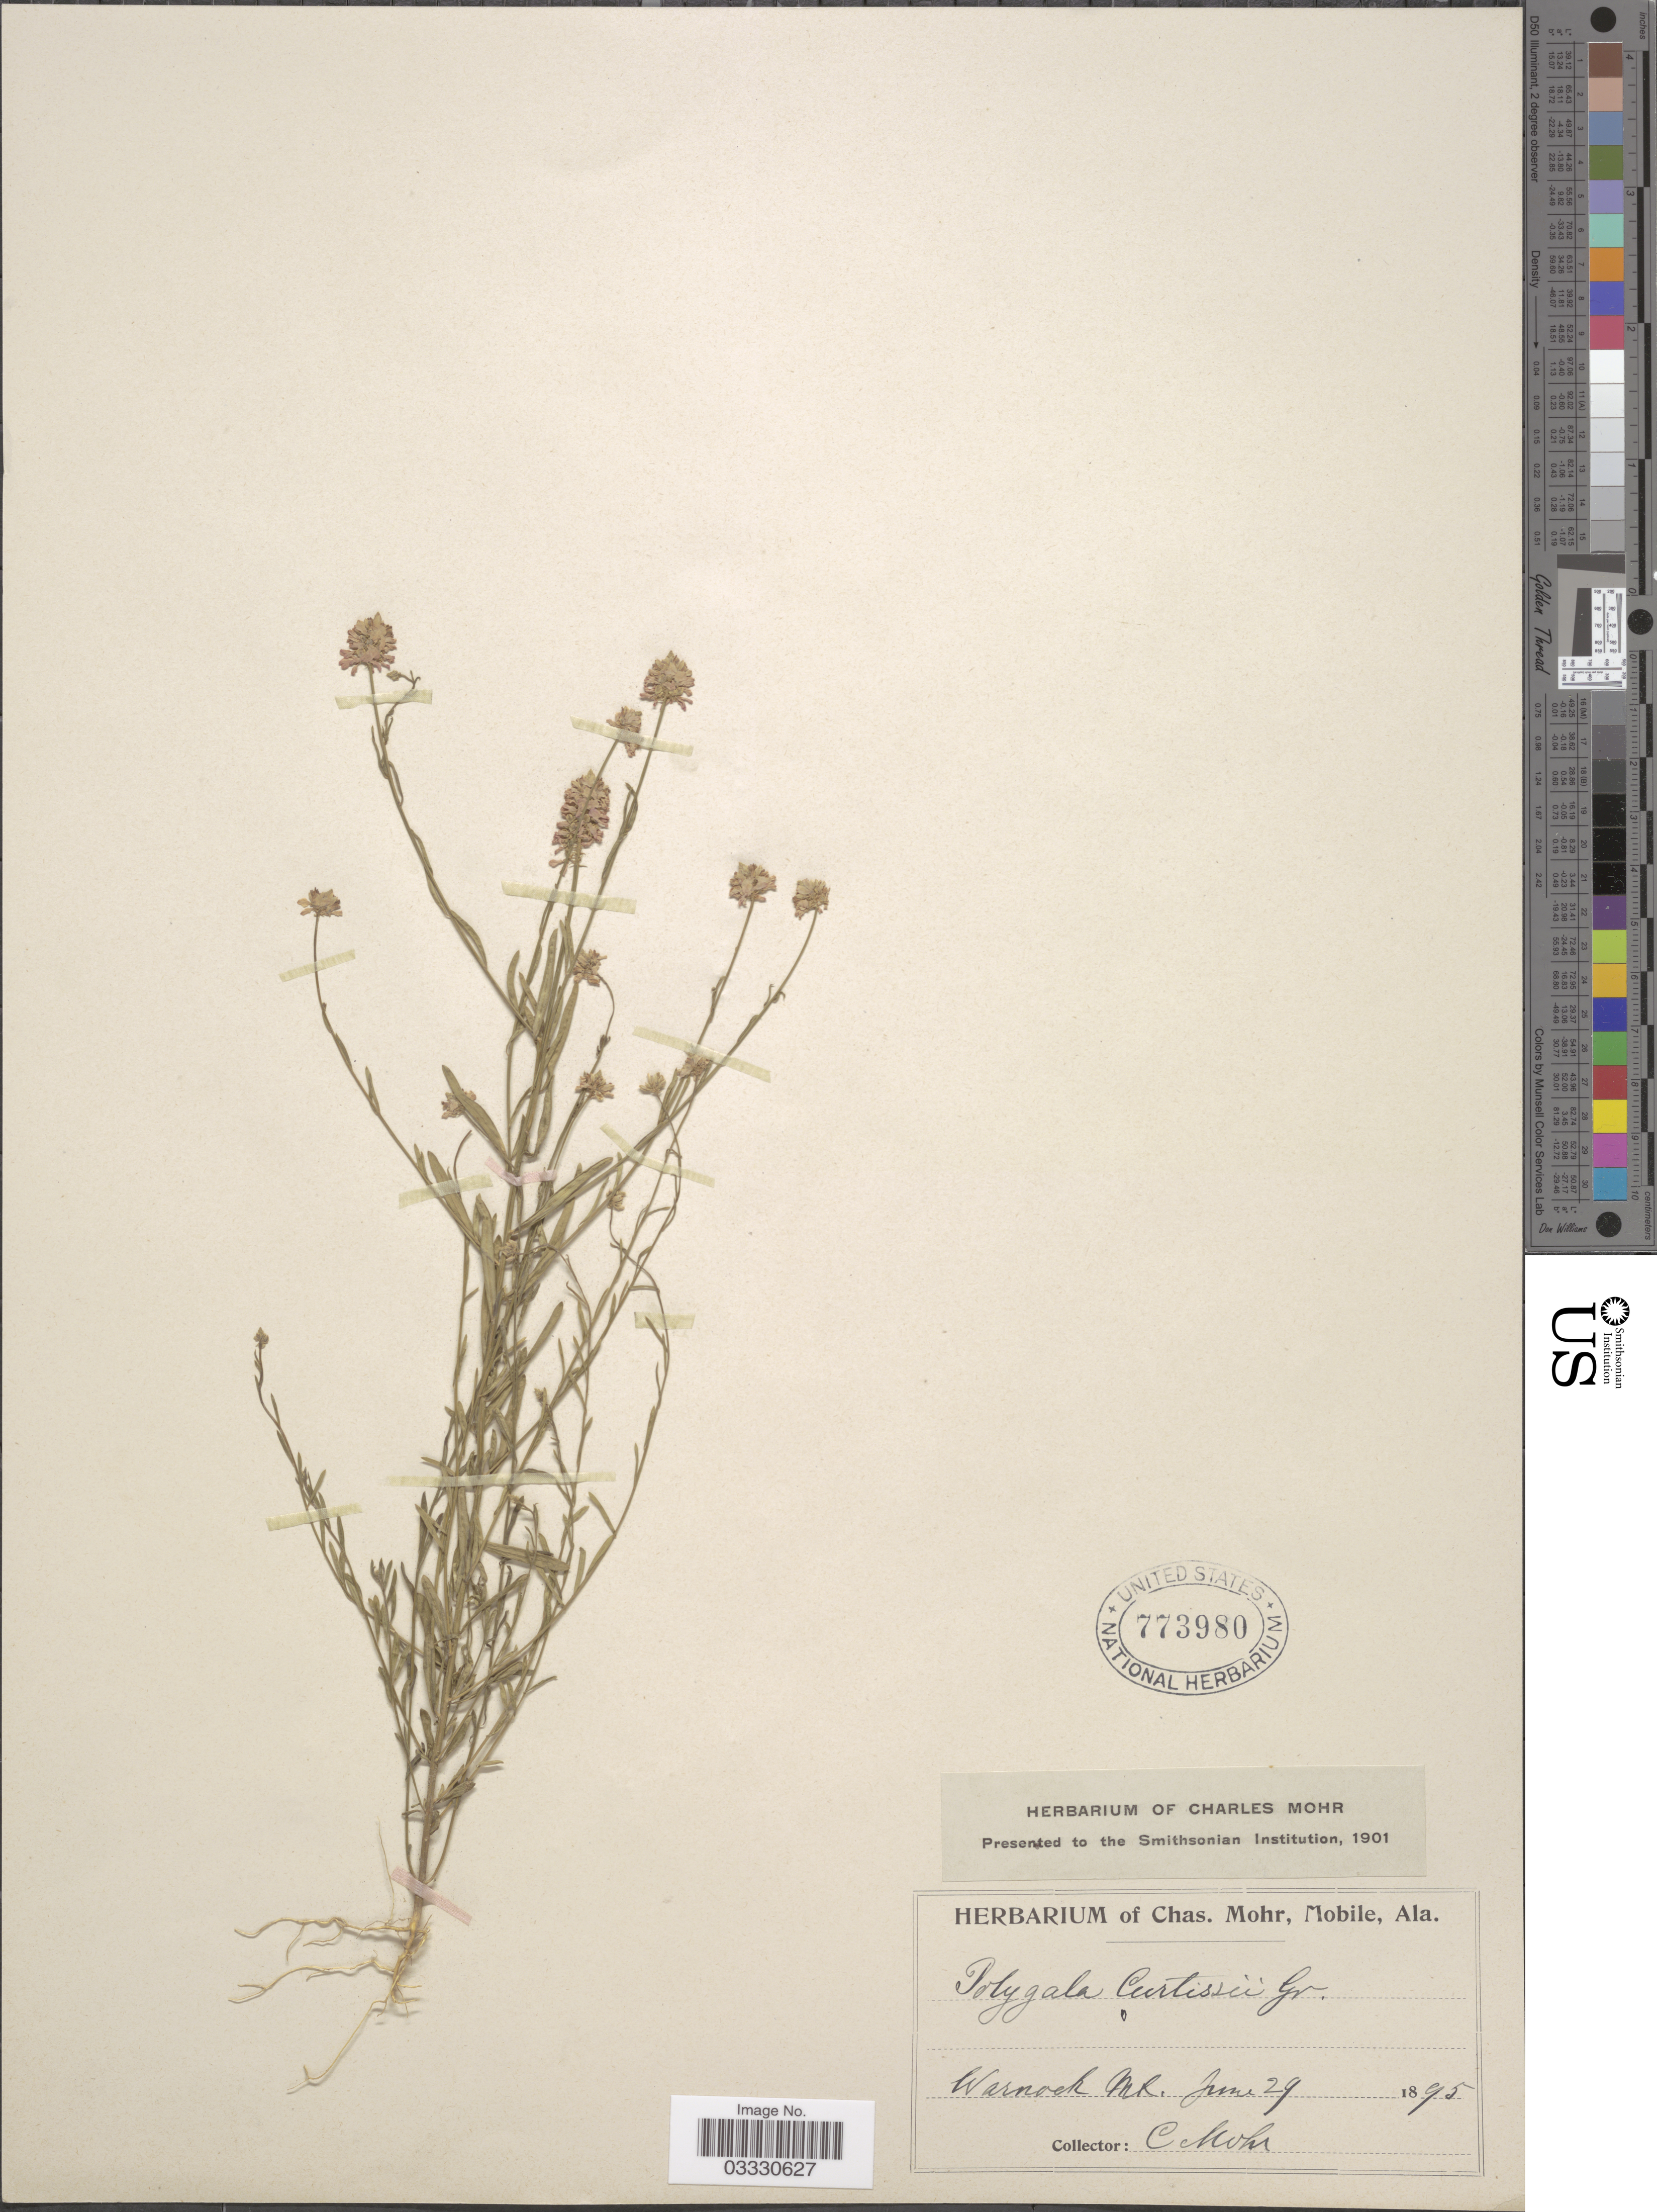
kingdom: Plantae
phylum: Tracheophyta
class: Magnoliopsida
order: Fabales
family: Polygalaceae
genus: Polygala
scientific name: Polygala curtissii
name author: A. Gray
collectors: C. T. Mohr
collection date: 1895-06-29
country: United States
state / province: Alabama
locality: Warnock Mt.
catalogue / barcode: US 773980